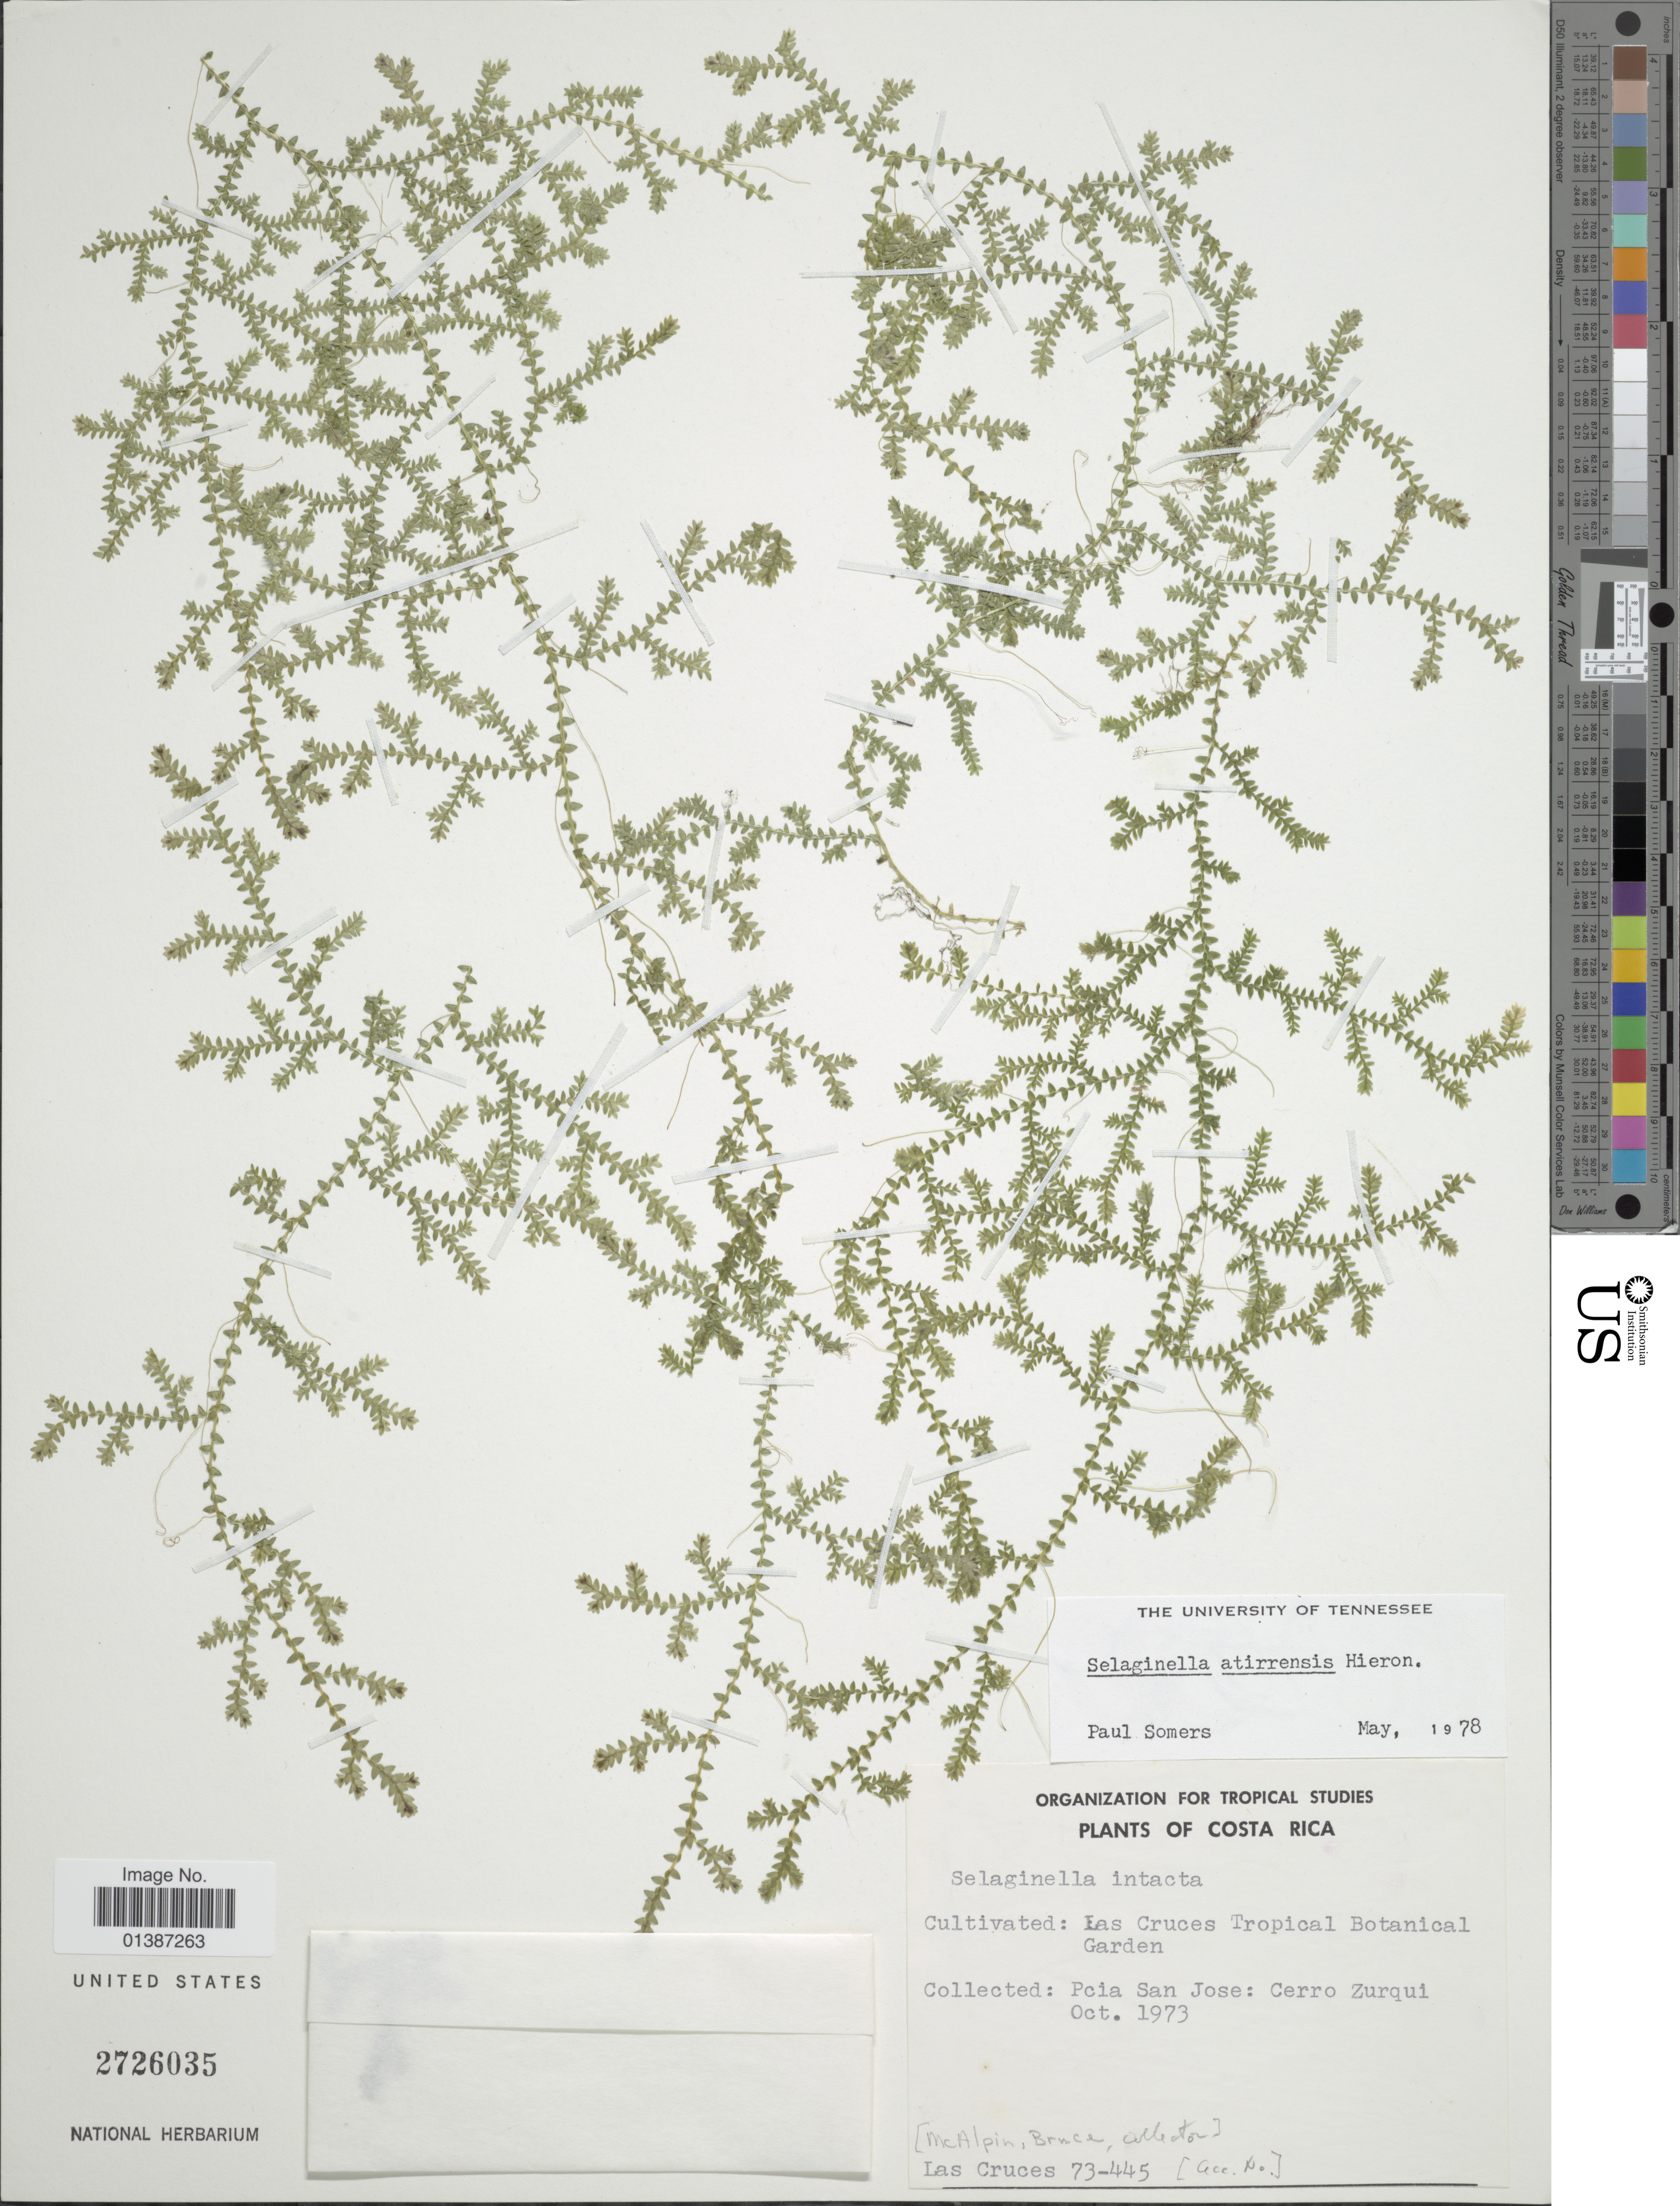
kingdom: Plantae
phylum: Tracheophyta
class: Lycopodiopsida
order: Selaginellales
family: Selaginellaceae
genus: Selaginella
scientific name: Selaginella atirrensis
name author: Hieron. in Engl. & Prantl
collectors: B. McAlpin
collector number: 73-445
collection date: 1973-10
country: Costa Rica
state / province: San José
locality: Cultivated: Las Cruces Tropical Botanical Garden, Pcia San Jose: Cerro Zurqui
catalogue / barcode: US 2726035